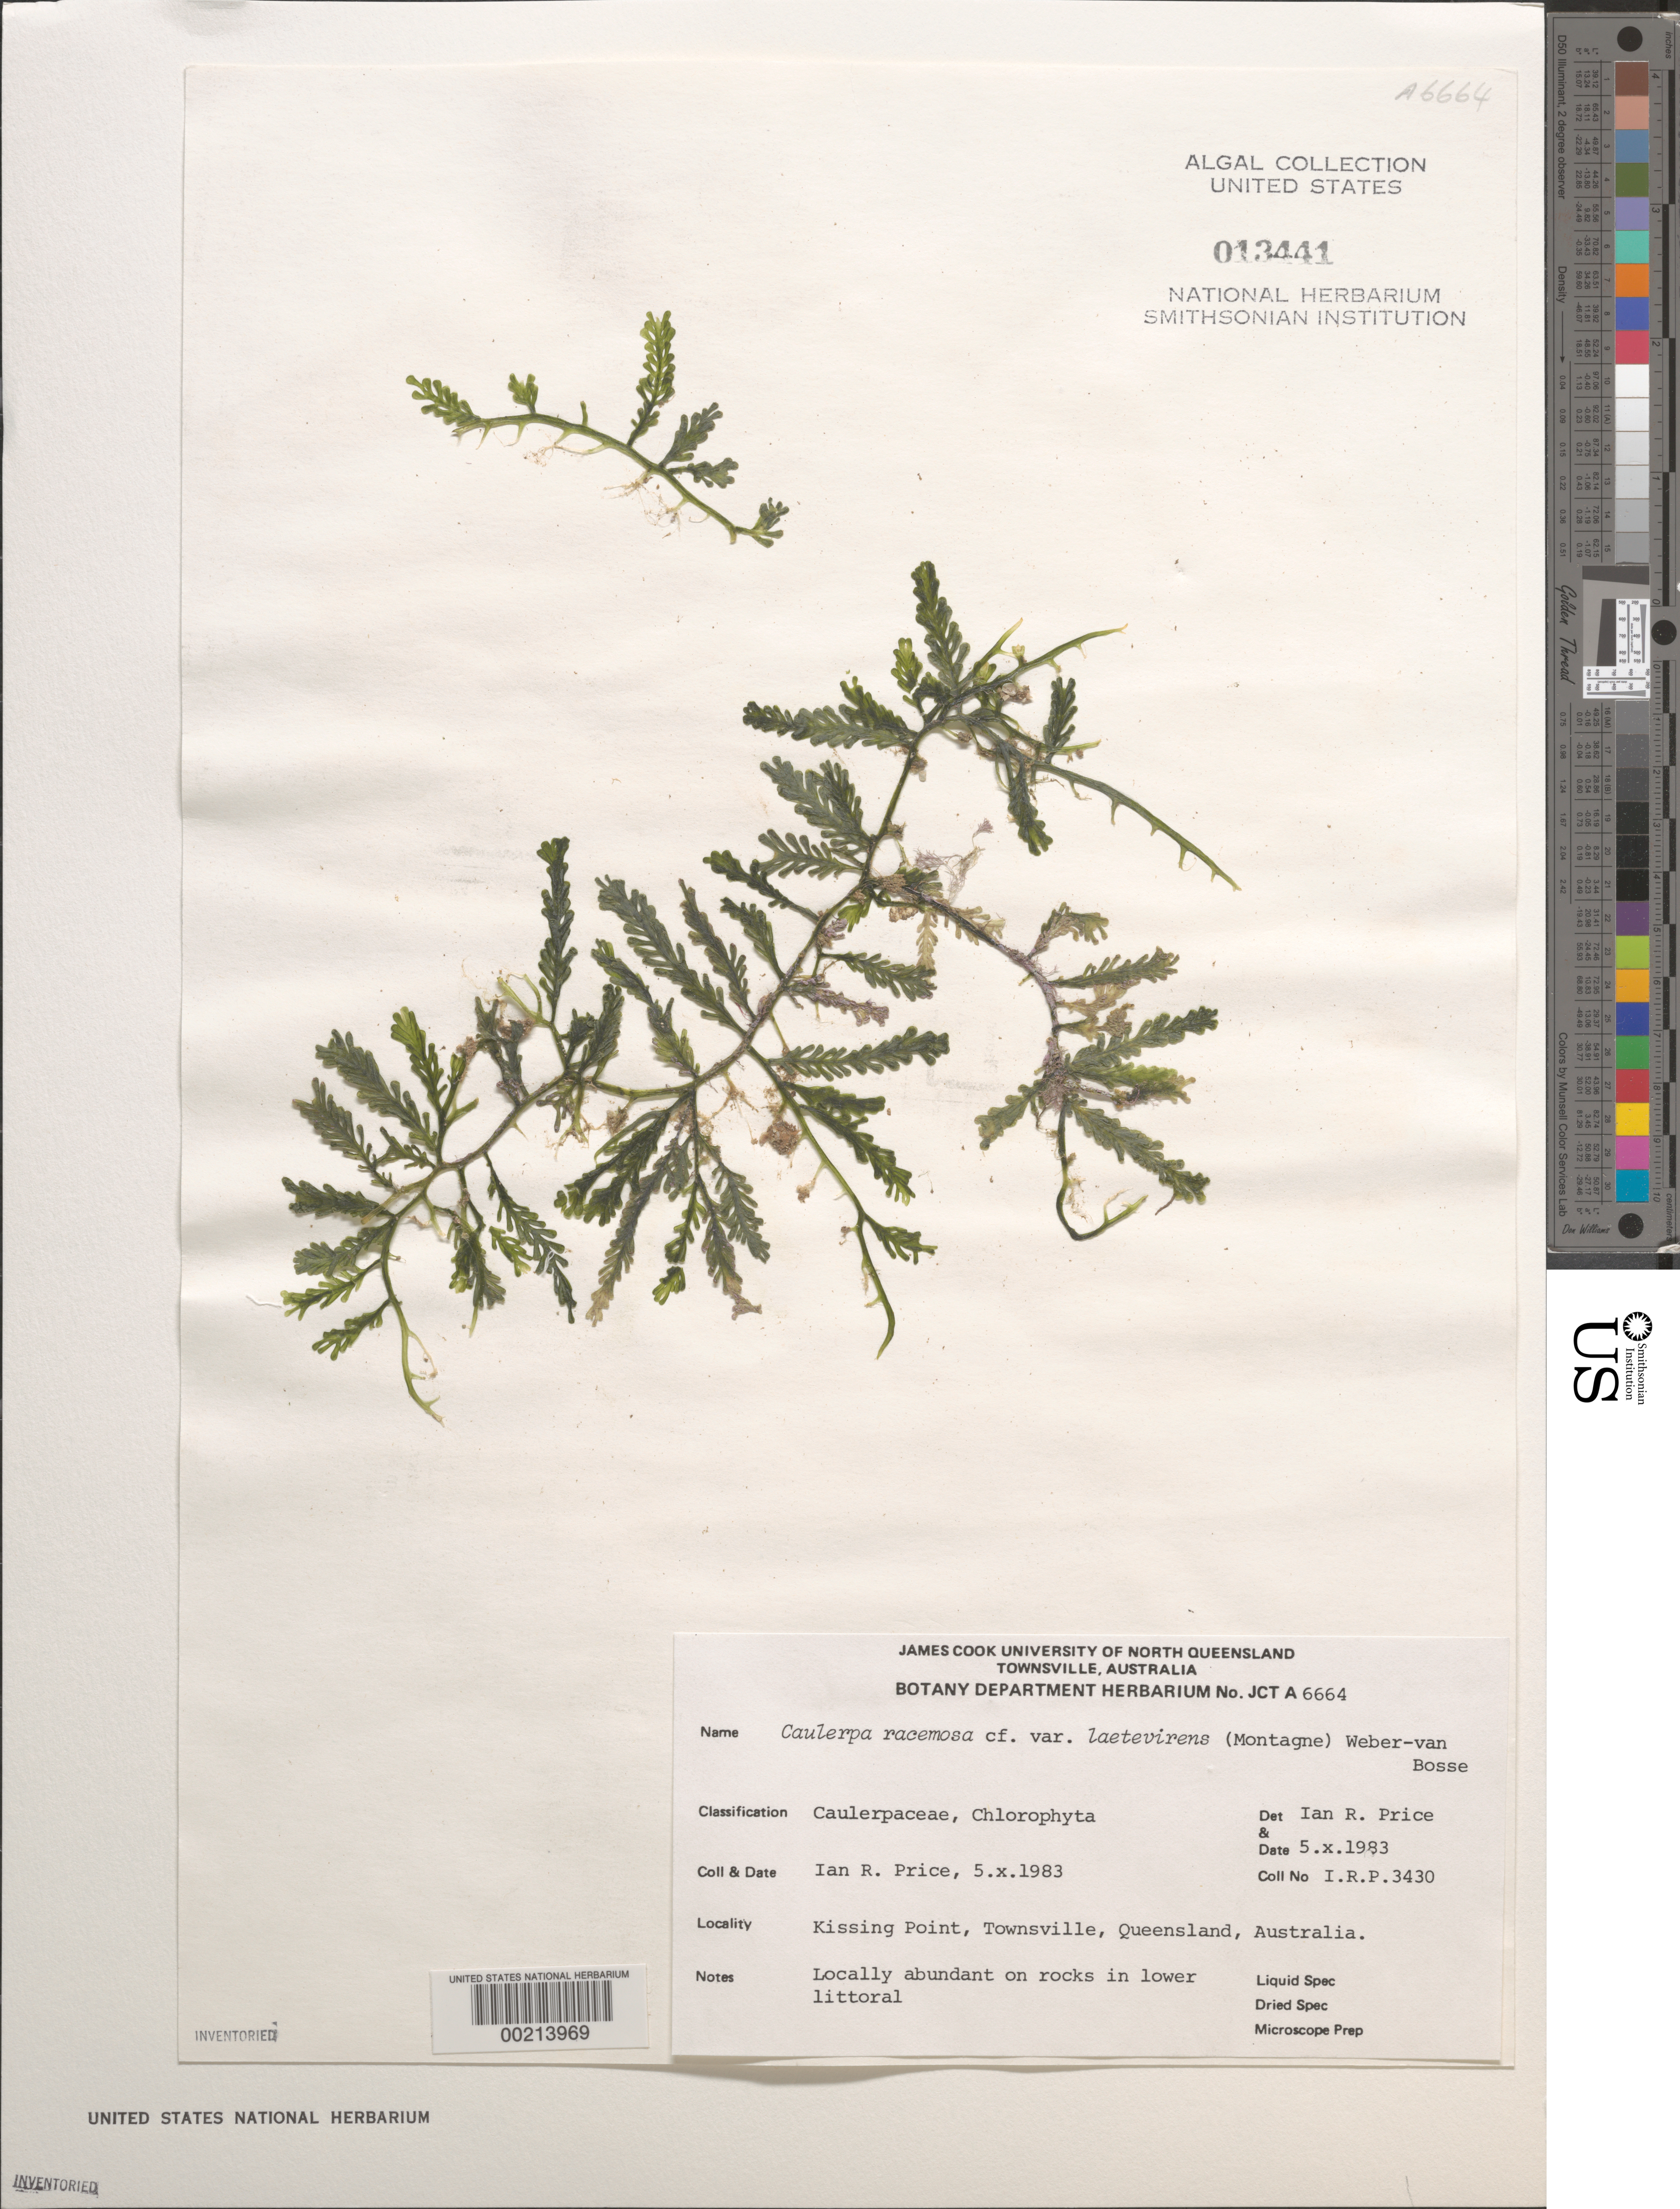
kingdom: Plantae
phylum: Chlorophyta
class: Ulvophyceae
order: Bryopsidales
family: Caulerpaceae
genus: Caulerpa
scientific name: Caulerpa racemosa var. laetevirens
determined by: Price, I. R.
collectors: I. Price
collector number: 3430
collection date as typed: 05 Oct 1983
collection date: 1983-10-05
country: Australia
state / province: Queensland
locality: Kissing Point, Townsville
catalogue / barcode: US 13441